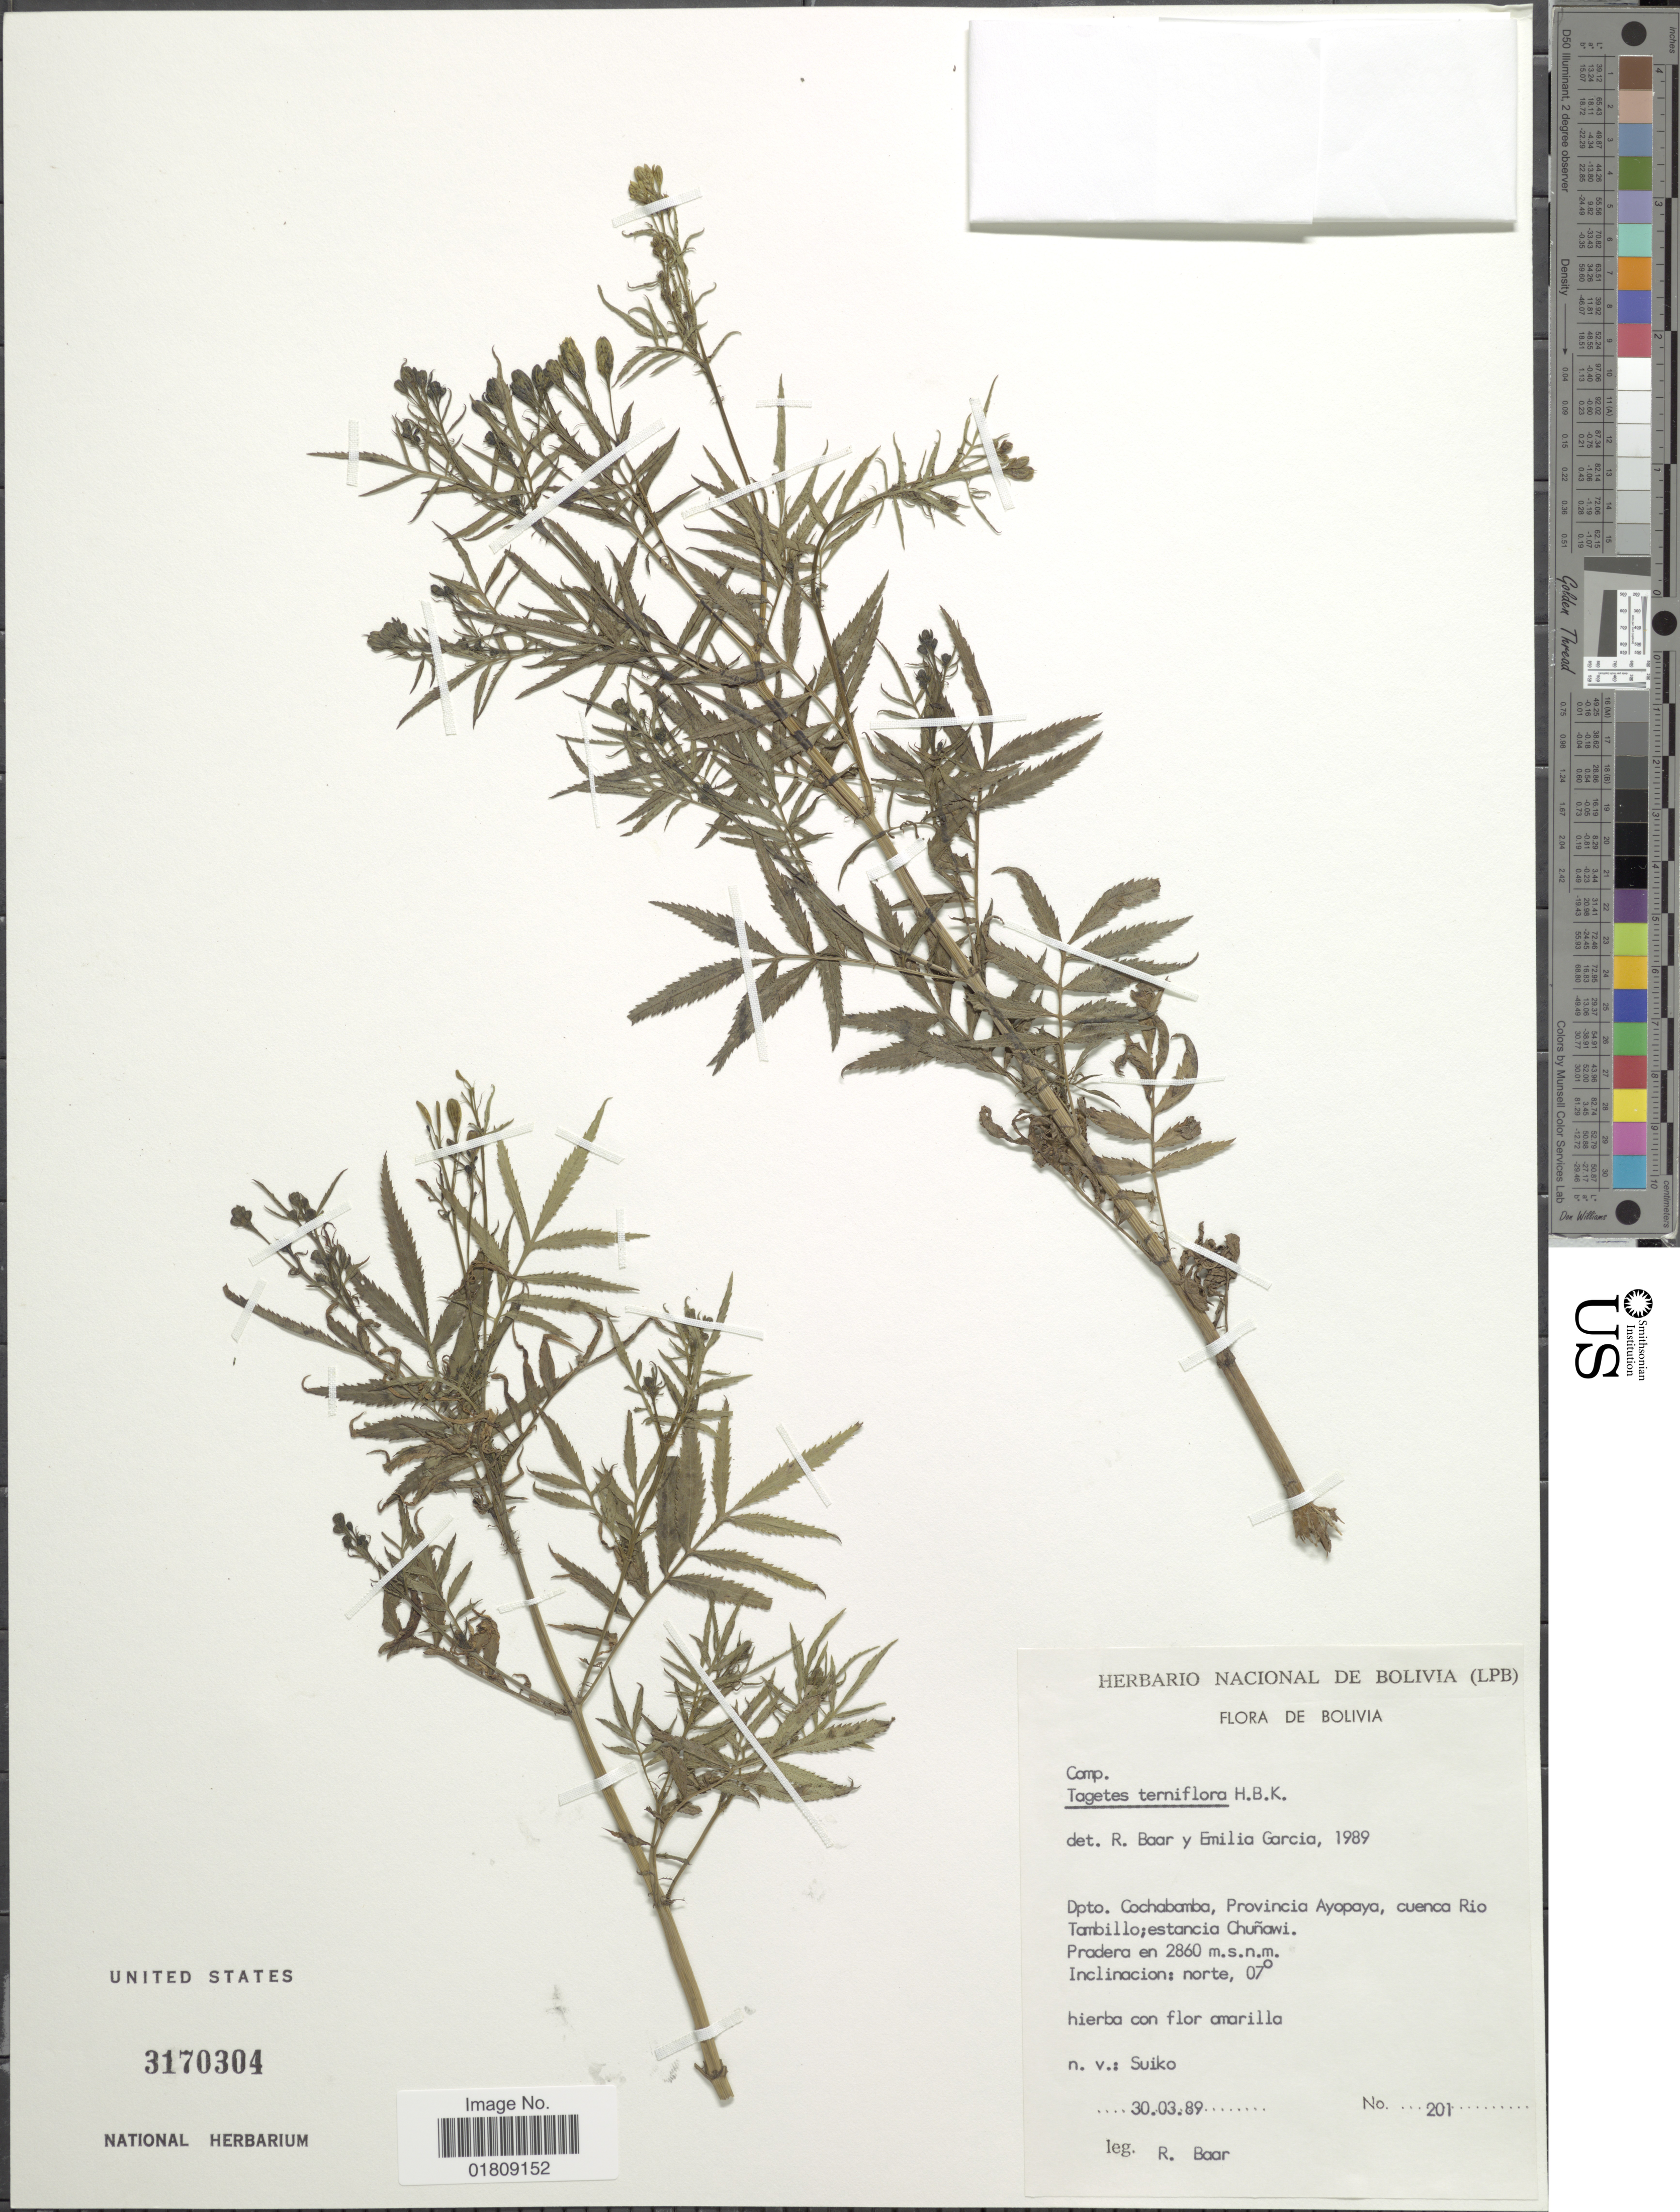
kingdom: Plantae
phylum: Tracheophyta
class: Magnoliopsida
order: Asterales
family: Asteraceae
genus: Tagetes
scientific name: Tagetes terniflora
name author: Kunth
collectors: R. Baar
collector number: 201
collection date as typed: Transcribed d/m/y: 30/3/89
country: Bolivia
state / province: Cochabamba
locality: Provincia Ayopaya, cuenca Rio Tambillo, estancia Chunawi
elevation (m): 2860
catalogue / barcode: US 3170304